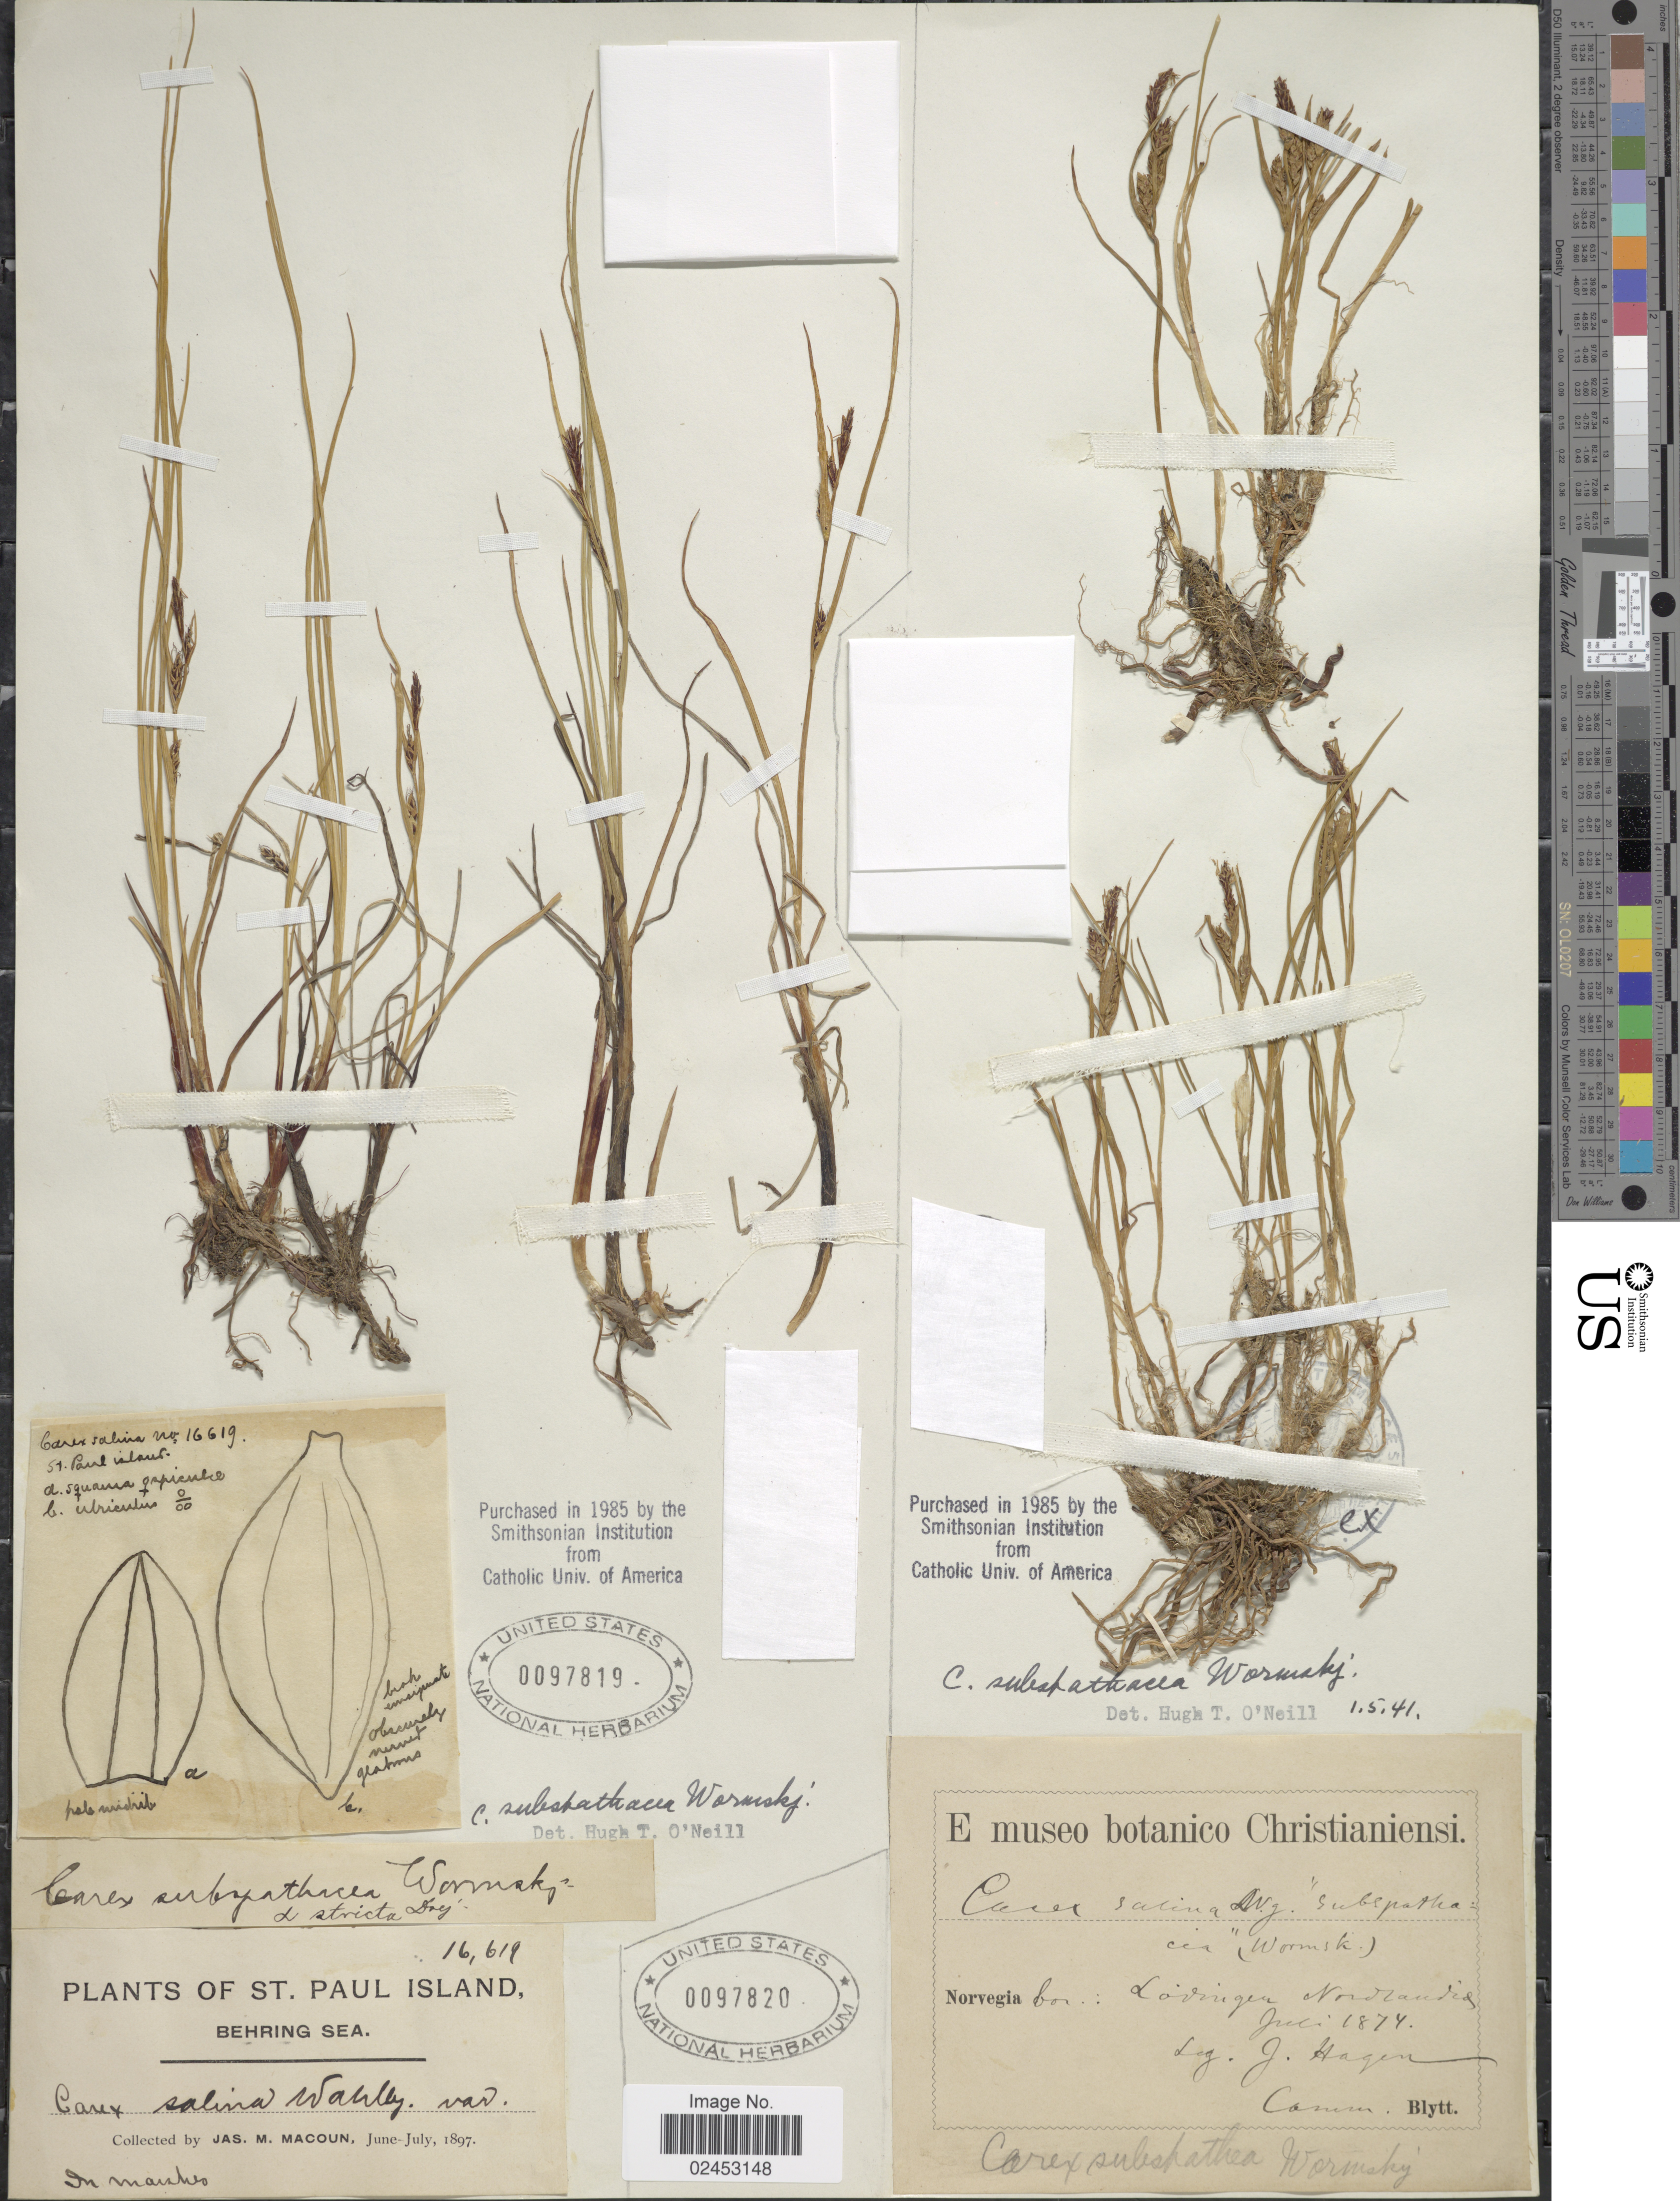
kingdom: Plantae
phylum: Tracheophyta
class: Liliopsida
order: Poales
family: Cyperaceae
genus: Carex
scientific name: Carex subspathacea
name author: Wormsk. ex Hornem.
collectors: J. Hagen & Blytt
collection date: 1874-07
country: Norway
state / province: Nordland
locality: Norvegia bor.: Lovinger Nordlandia.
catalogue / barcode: US 97820-2